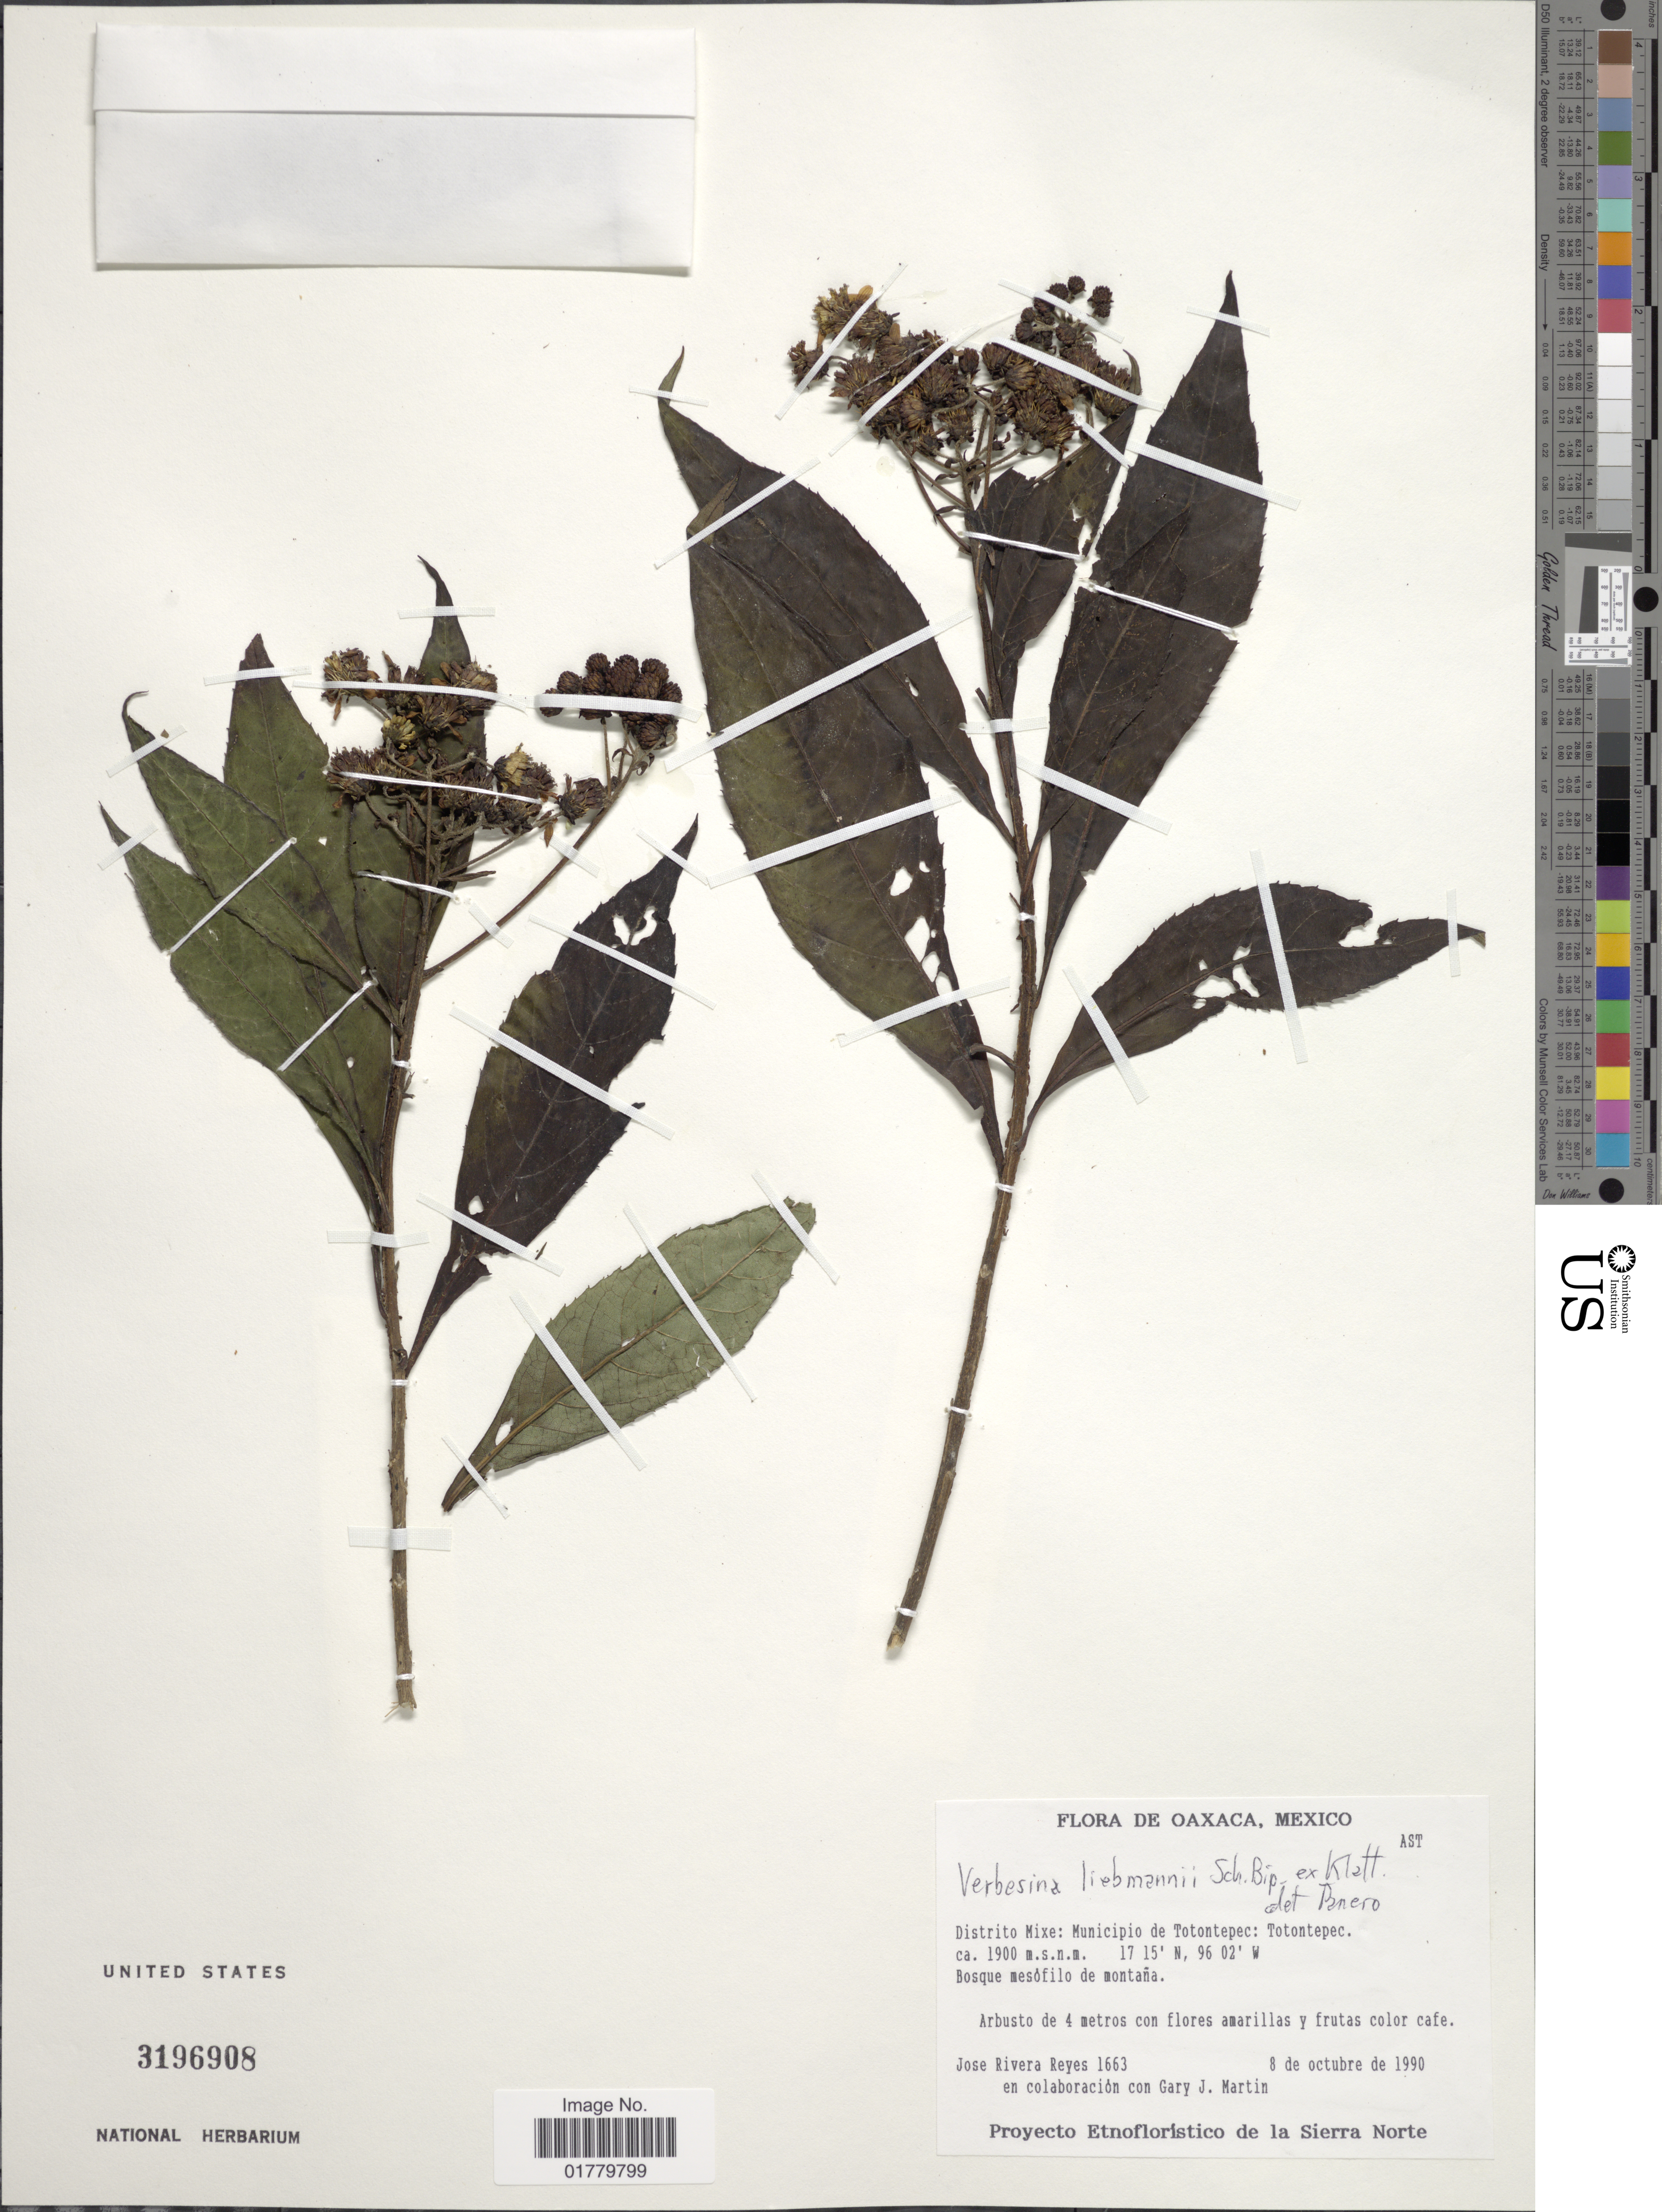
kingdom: Plantae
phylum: Tracheophyta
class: Magnoliopsida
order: Asterales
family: Asteraceae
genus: Verbesina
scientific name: Verbesina liebmannii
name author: Sch. Bip. ex Klatt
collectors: J. Reyes & G. J. Martin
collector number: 1663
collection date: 1990-10-08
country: Mexico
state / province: Oaxaca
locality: Distrito Mixe: Municipio de Totontepec: Totontepec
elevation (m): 1900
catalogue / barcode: US 3196908